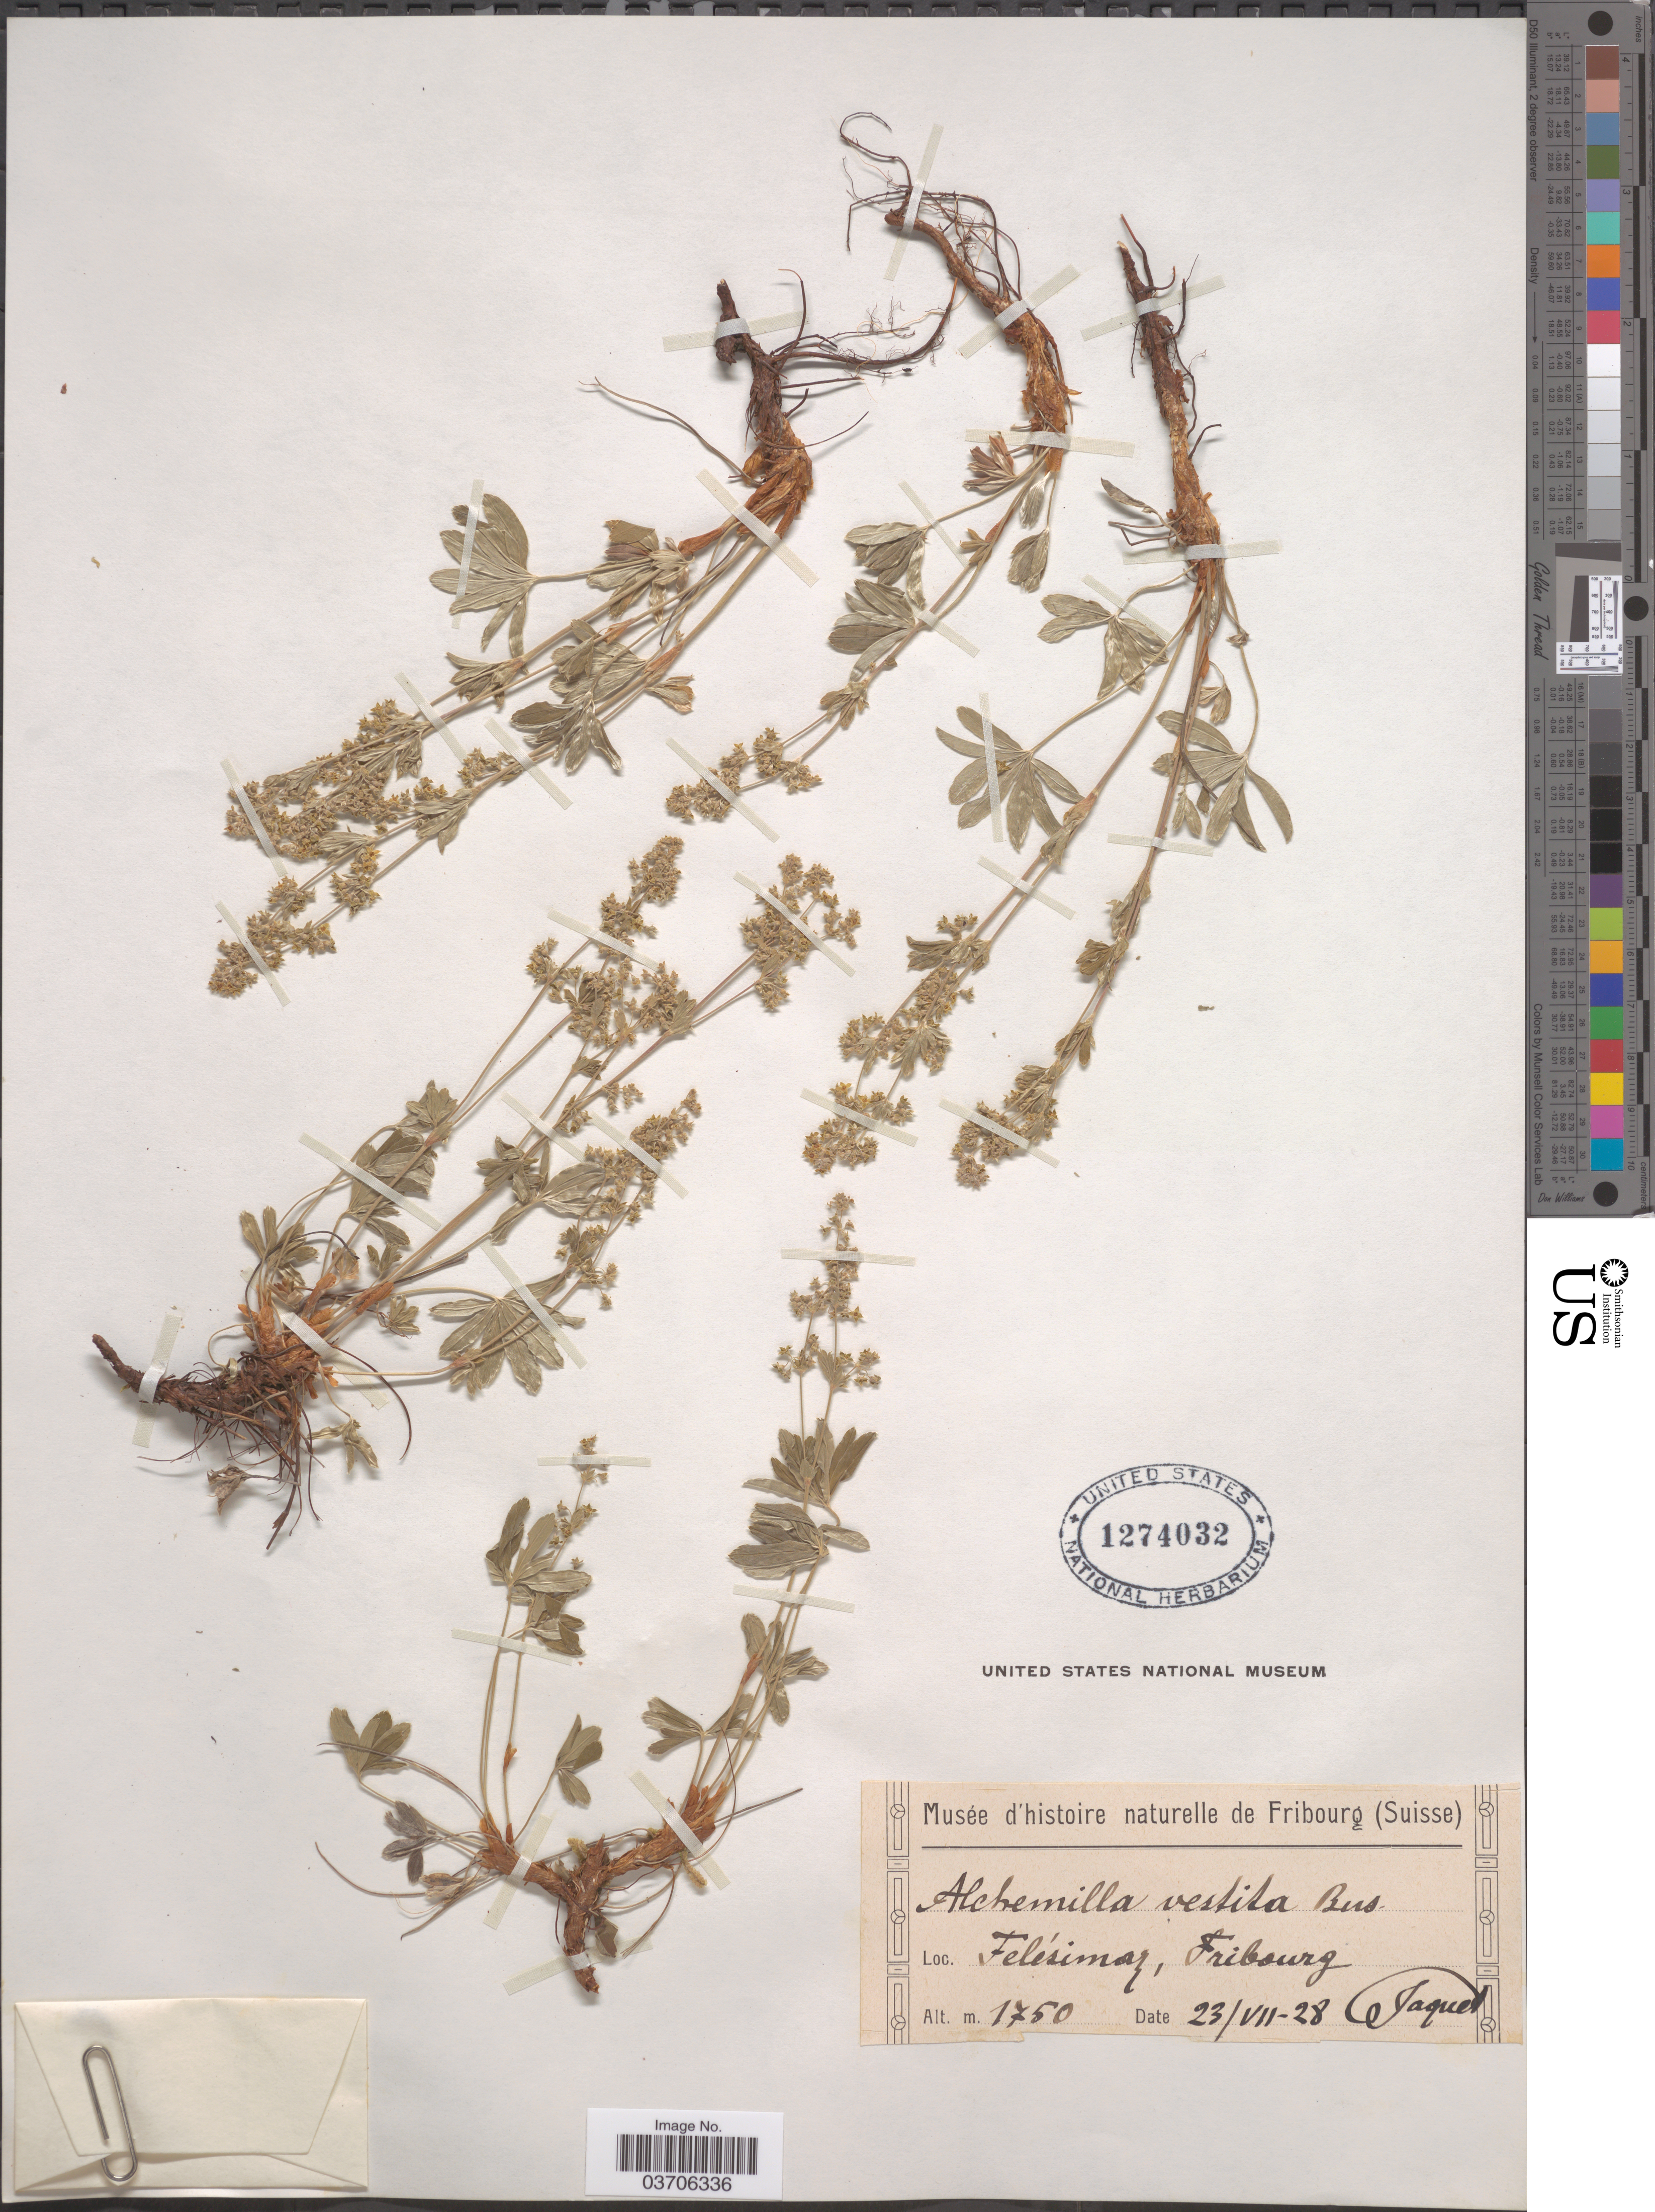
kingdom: Plantae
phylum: Tracheophyta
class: Magnoliopsida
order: Rosales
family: Rosaceae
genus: Alchemilla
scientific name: Alchemilla vestita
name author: (Buser) Raunk.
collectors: -. Jaquet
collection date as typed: Transcribed d/m/y: 23/7/28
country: Switzerland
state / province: Fribourg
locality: Felésimaz.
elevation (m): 1750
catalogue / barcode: US 1274032